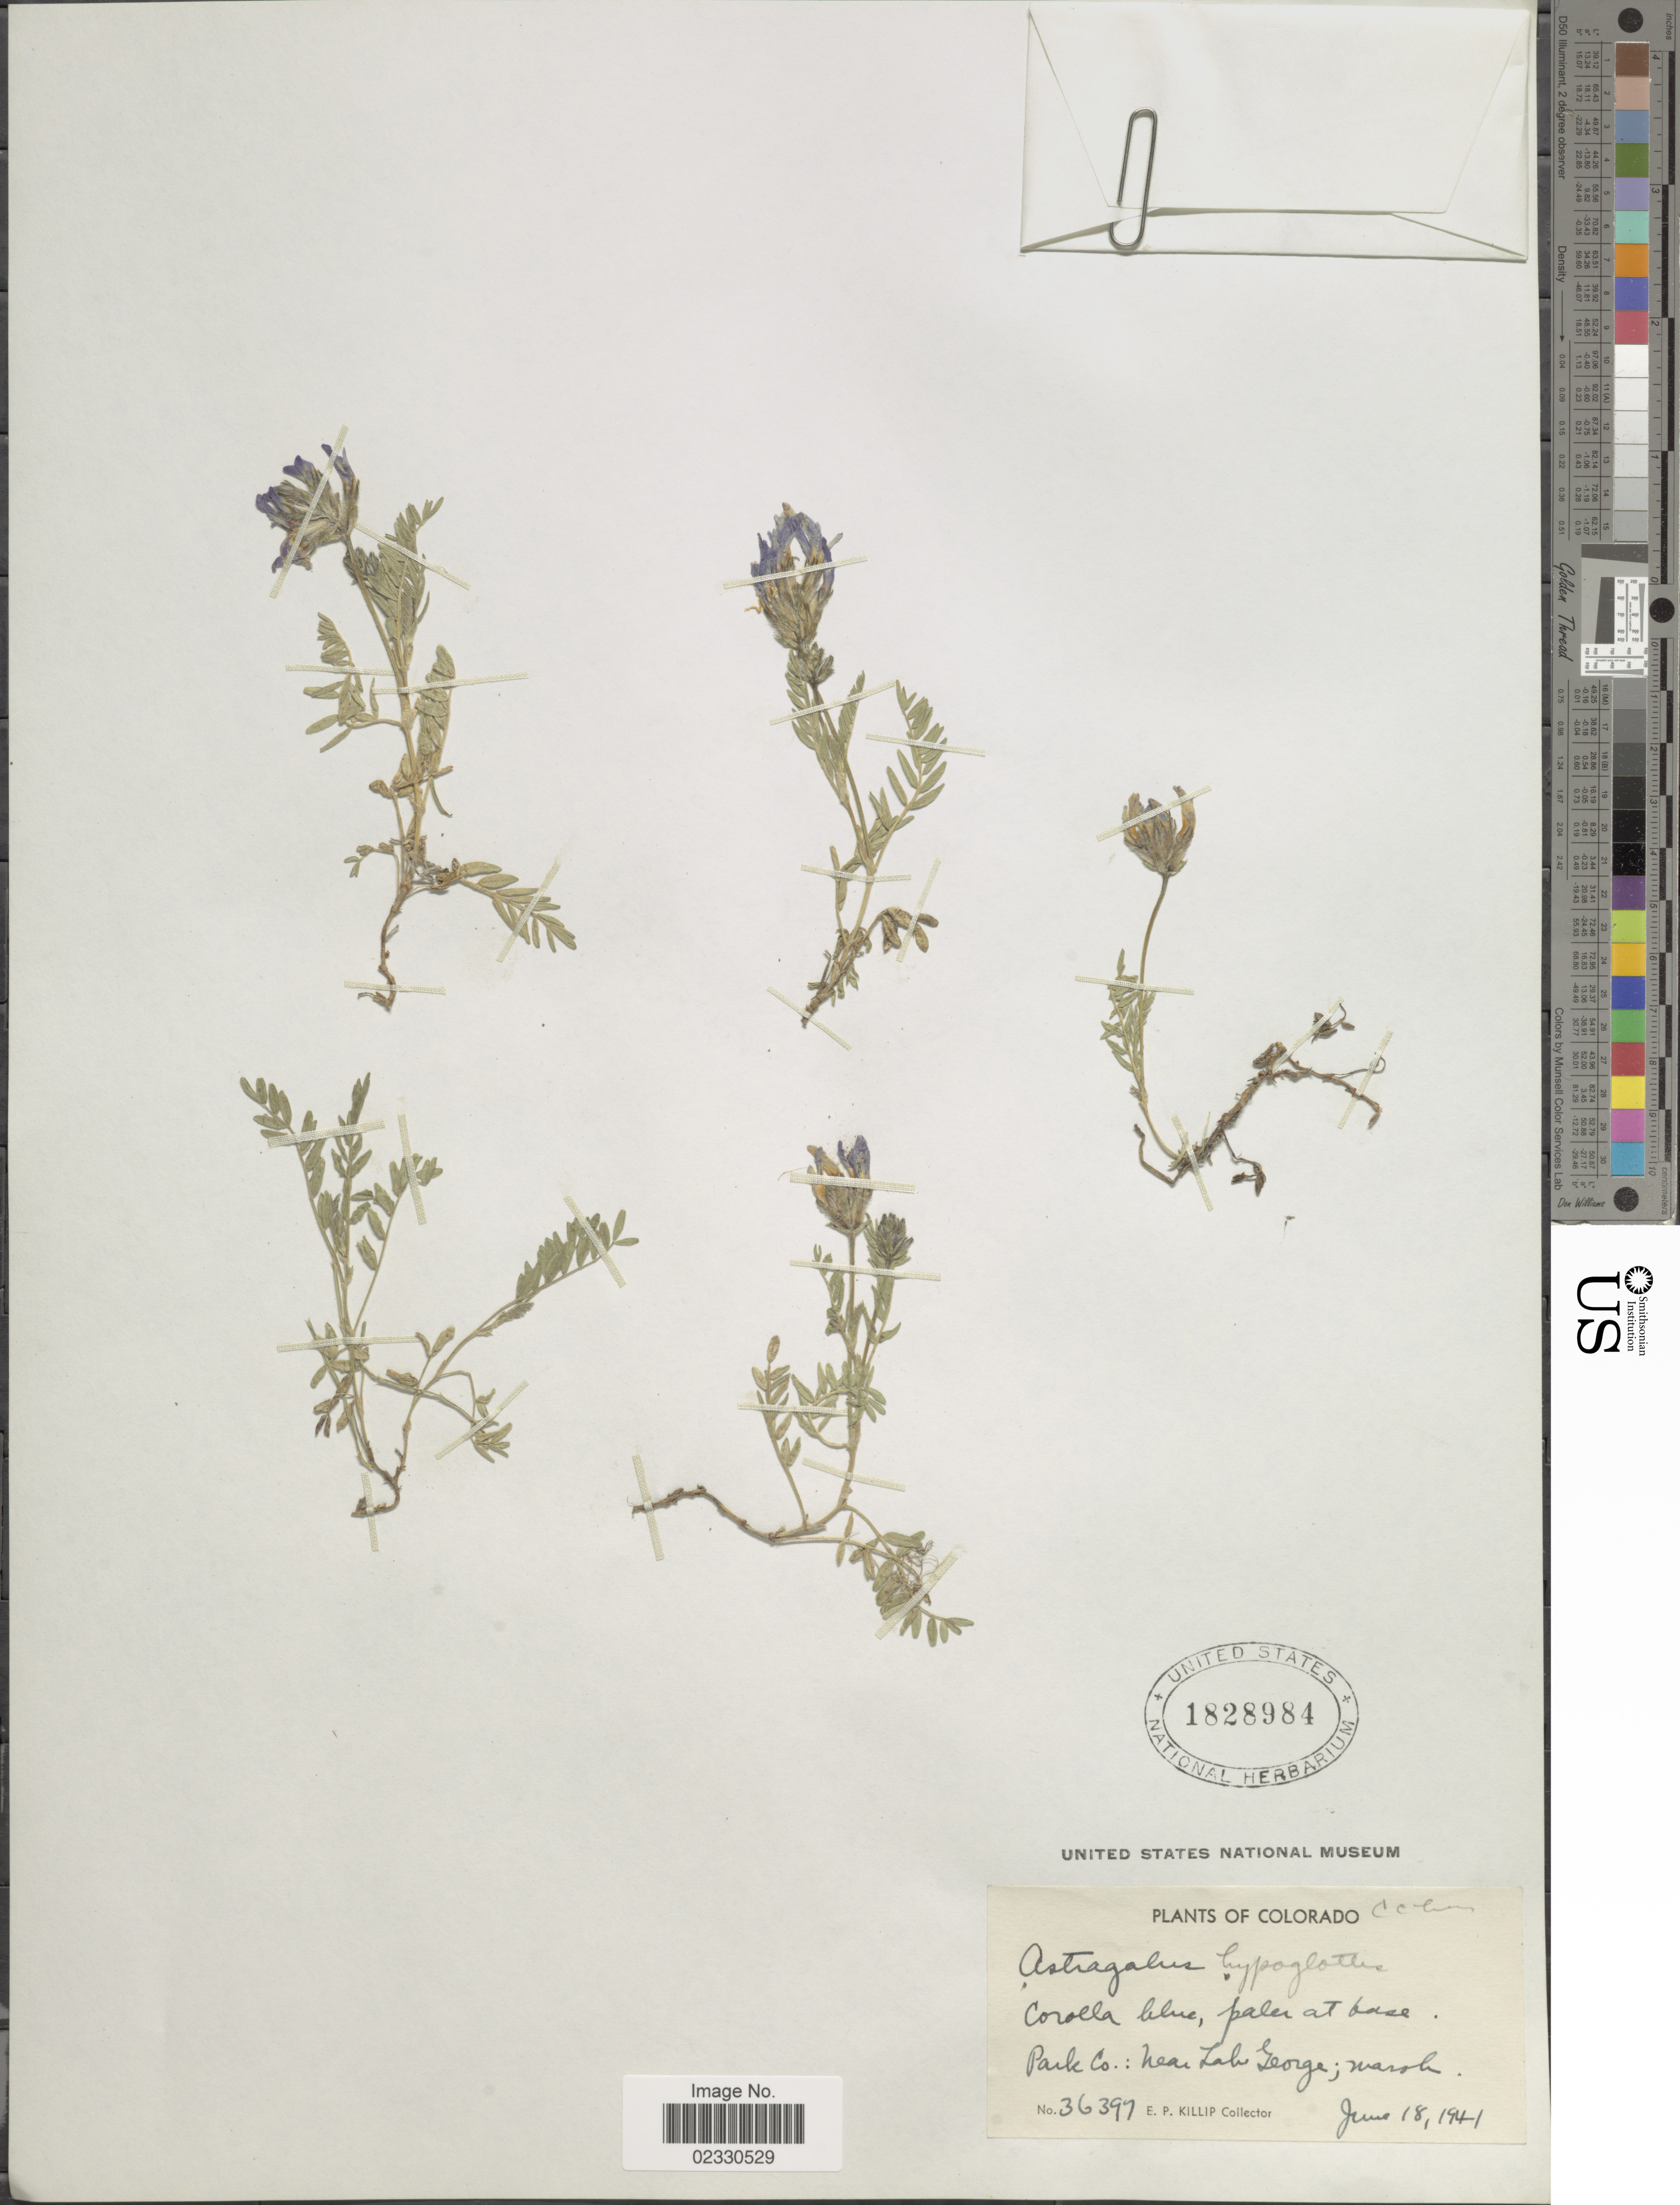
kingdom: Plantae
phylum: Tracheophyta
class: Magnoliopsida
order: Fabales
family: Fabaceae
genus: Astragalus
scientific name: Astragalus dasyglottis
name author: DC.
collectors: E. P. Killip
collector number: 36397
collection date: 1941-06-18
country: United States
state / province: Colorado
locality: Park Co.: near Lake George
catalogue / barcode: US 1828984